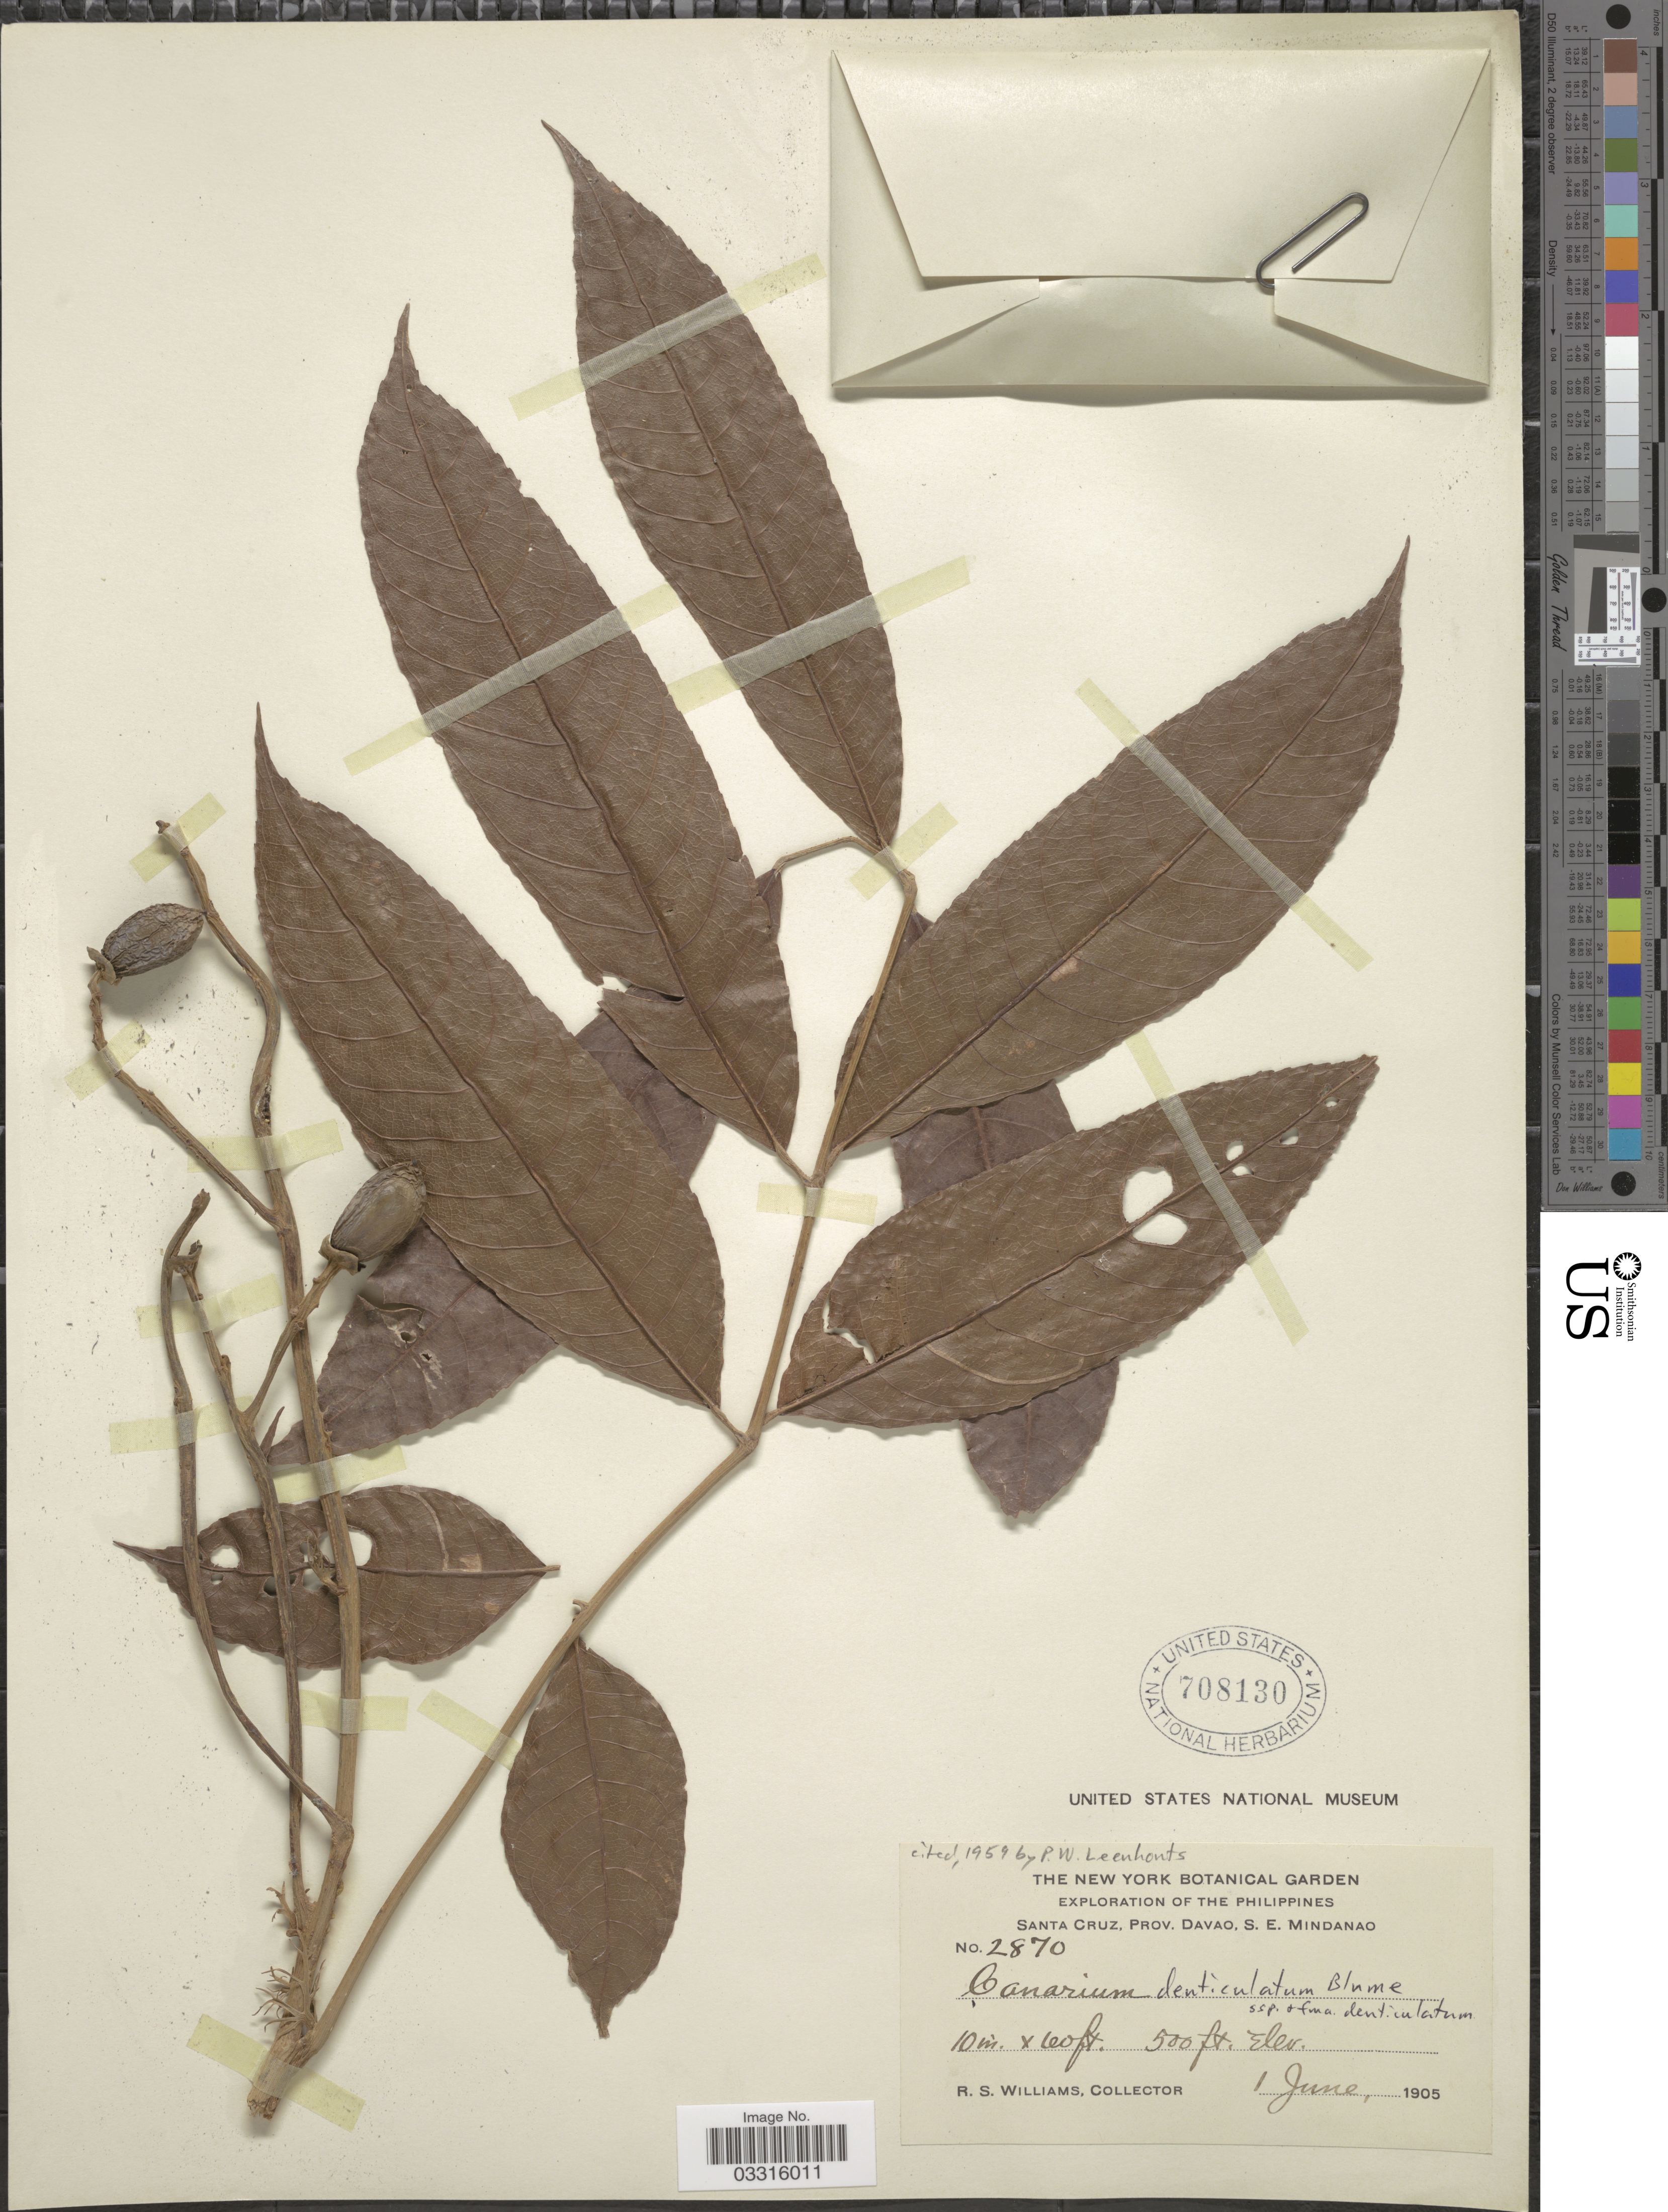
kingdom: Plantae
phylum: Tracheophyta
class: Magnoliopsida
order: Sapindales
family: Burseraceae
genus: Canarium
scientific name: Canarium denticulatum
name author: Blume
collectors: R. S. Williams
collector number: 2870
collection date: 1905-06-01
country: Philippines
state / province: Davao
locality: Santa Cruz, Prov. Davao, S.E. Mindanao.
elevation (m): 152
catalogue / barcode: US 708130